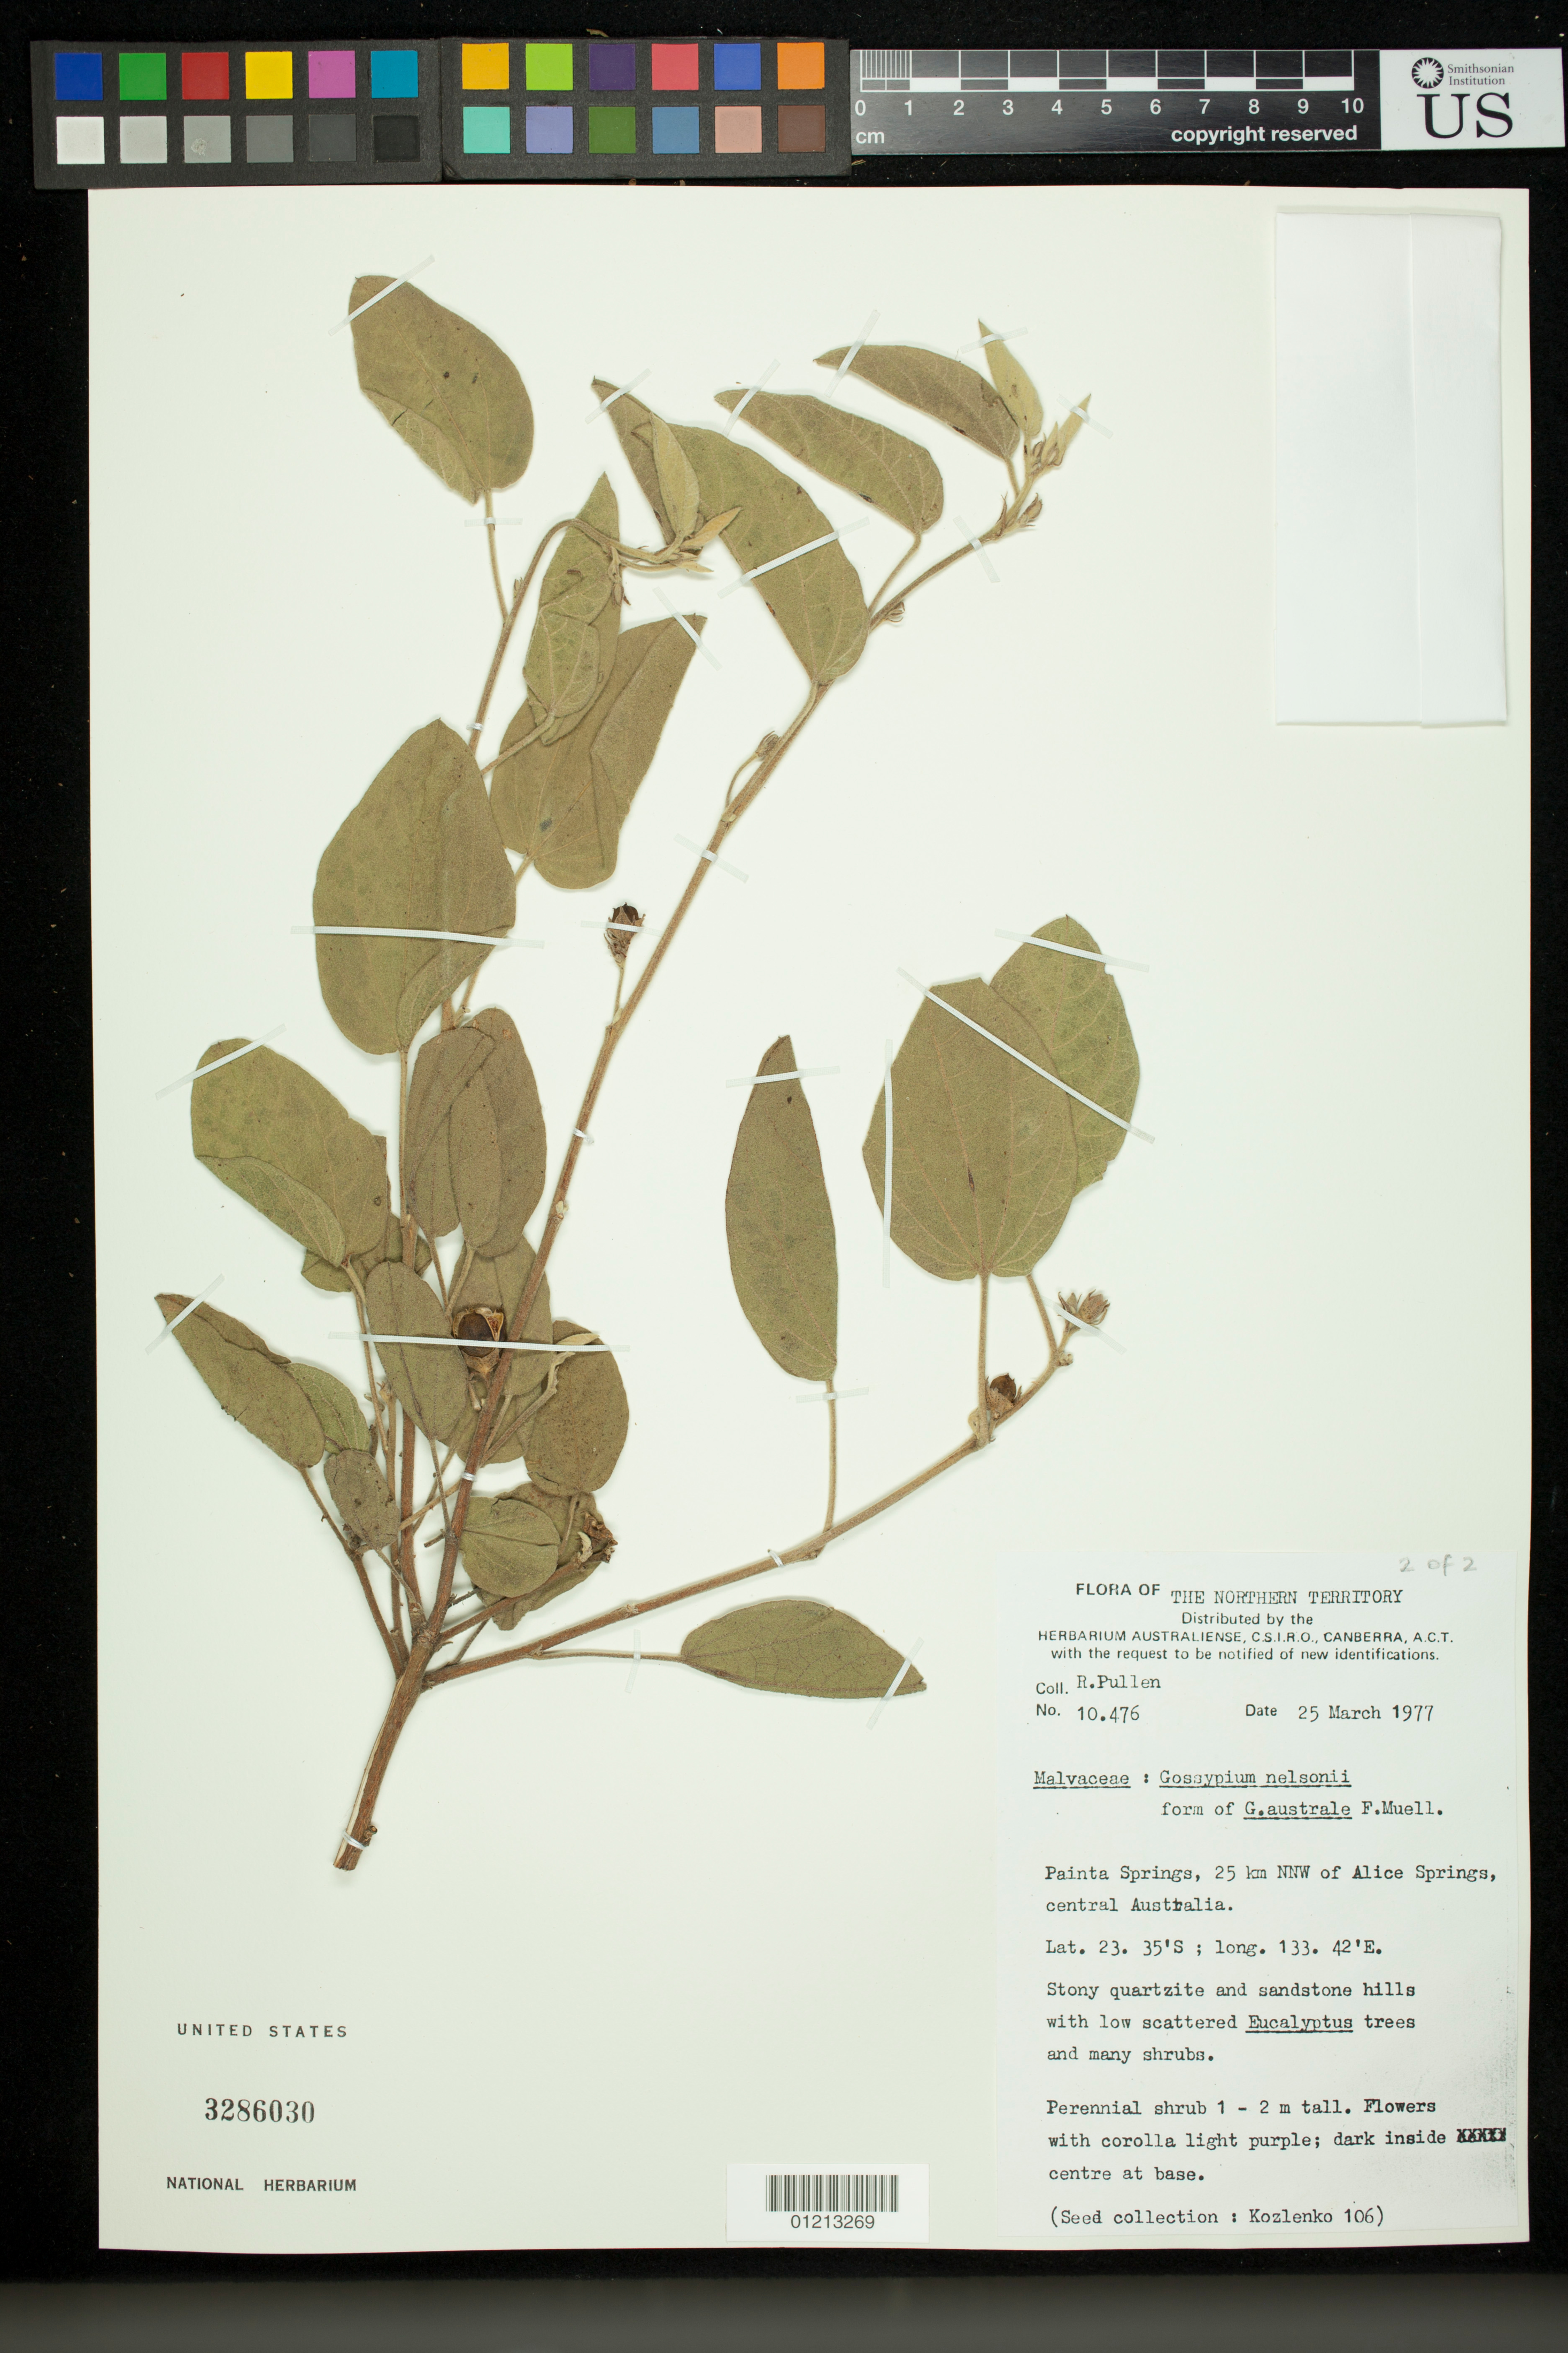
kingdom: Plantae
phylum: Tracheophyta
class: Magnoliopsida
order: Malvales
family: Malvaceae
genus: Gossypium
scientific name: Gossypium nelsonii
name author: Fryxell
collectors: R. Pullen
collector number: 10476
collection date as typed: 25 Mar 1977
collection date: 1977-03-25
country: Australia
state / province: Northern Territory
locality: Painta Springs, 25 km NNW of Alice Springs, central Australia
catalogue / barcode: US 3286030